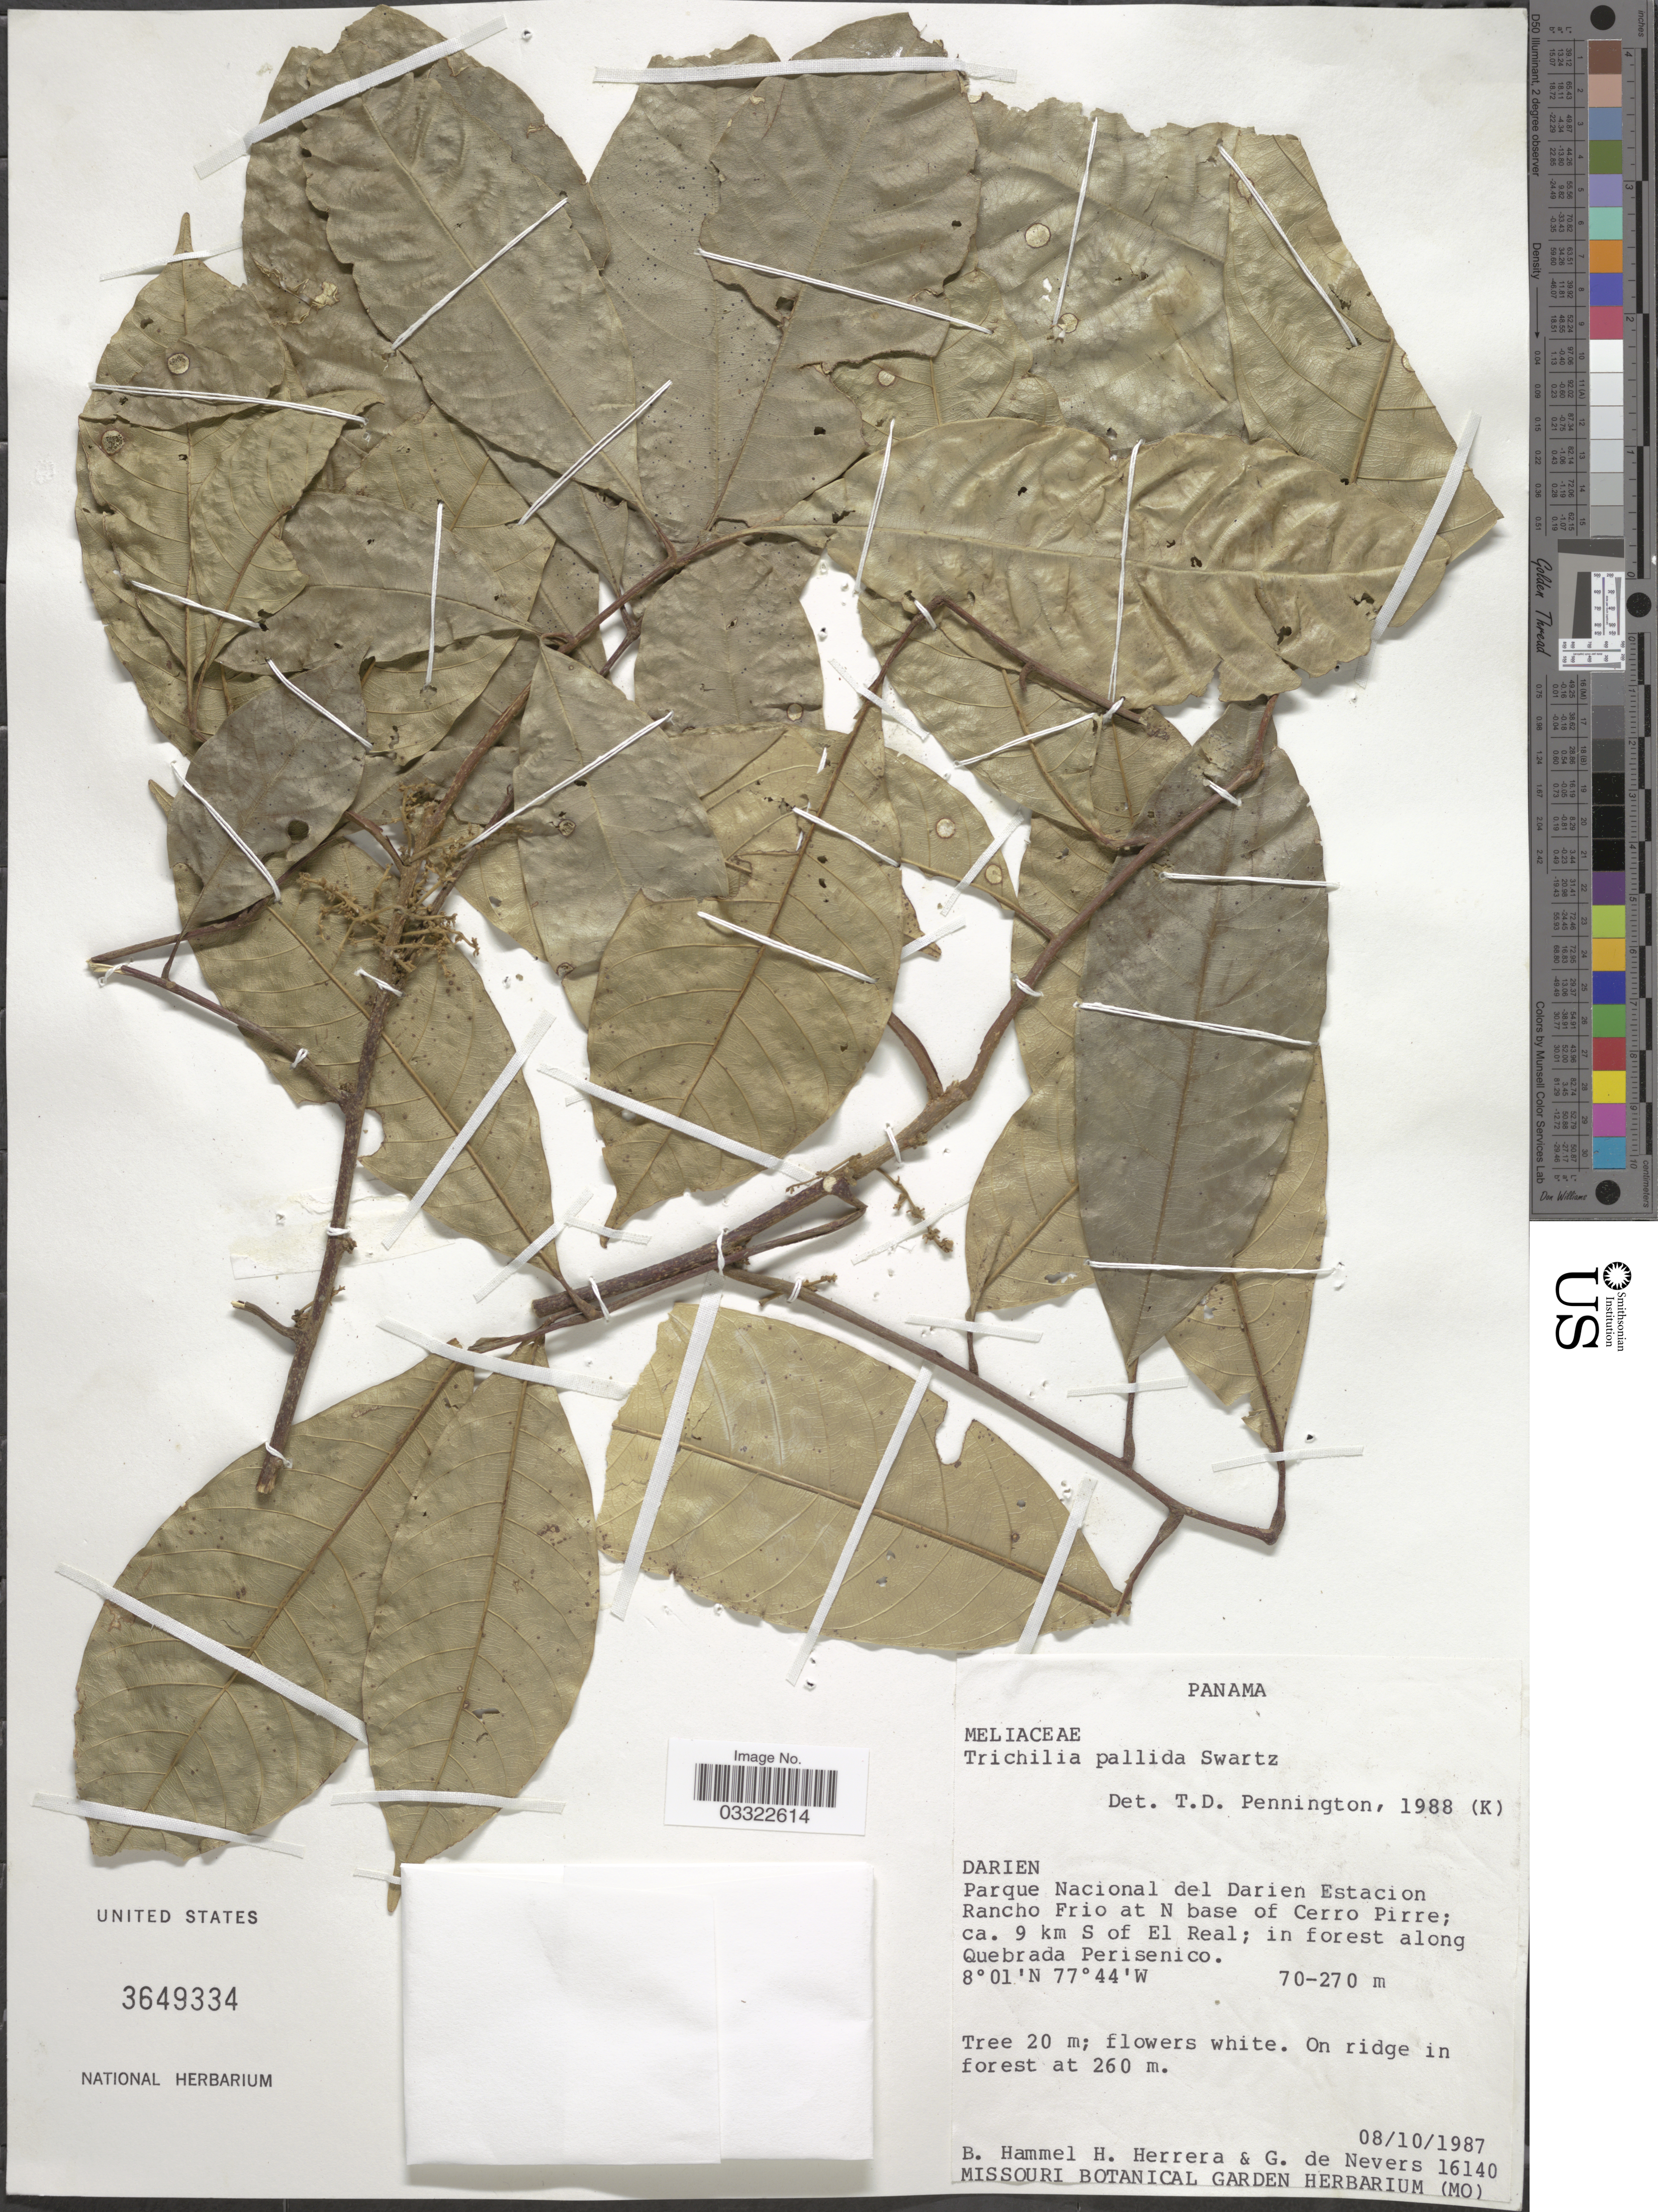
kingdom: Plantae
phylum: Tracheophyta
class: Magnoliopsida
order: Sapindales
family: Meliaceae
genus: Trichilia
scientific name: Trichilia pallida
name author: Sw.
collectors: B. Hammel, H. Herrera & G. C. de Nevers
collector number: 16140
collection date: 1987-10-08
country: Panama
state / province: Darién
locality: Parque Nacional del Darien Estacion Rancho Frio at N base of Cerro Pirre; ca. 9 km S of El Real; in forest along Quebrada Perisenico.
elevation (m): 70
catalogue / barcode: US 3649334